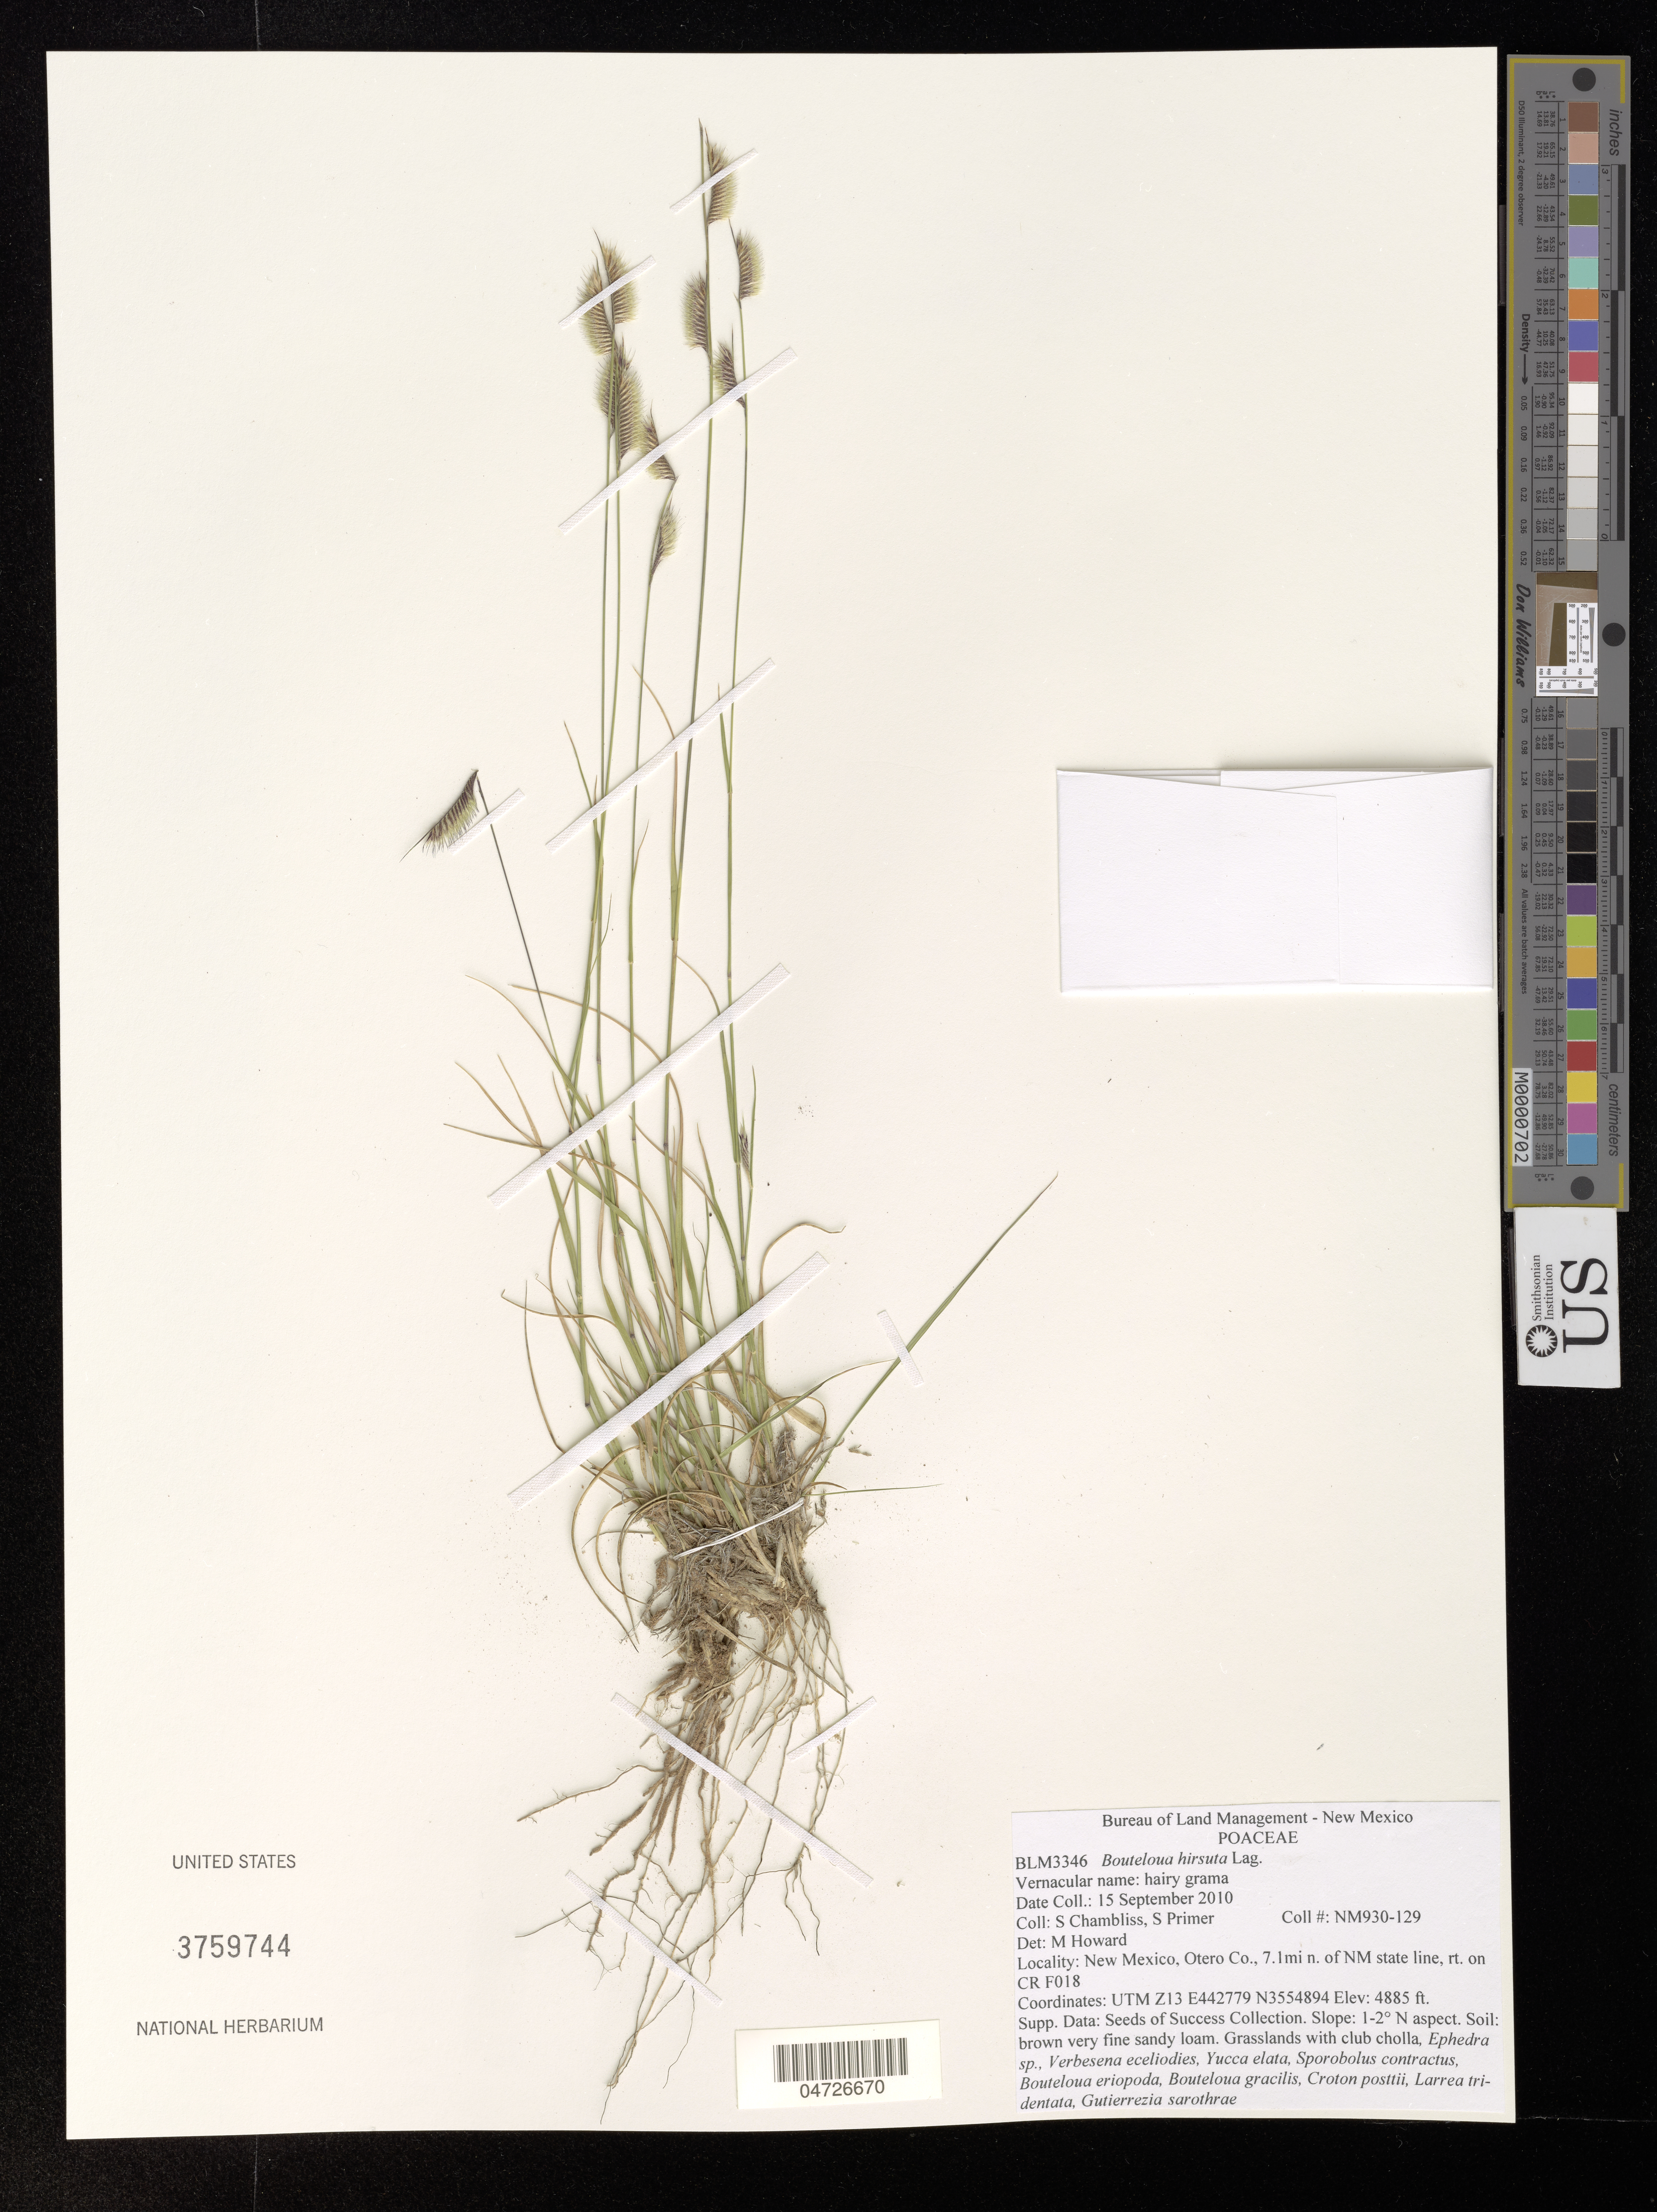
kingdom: Plantae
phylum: Tracheophyta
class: Liliopsida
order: Poales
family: Poaceae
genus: Bouteloua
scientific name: Bouteloua hirsuta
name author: Lag.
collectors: S. Chambliss & S. Primer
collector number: NM930-129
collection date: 2010-09-15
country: United States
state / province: New Mexico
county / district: Otero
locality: Otero Co., 7.1mi n. of NM state line, rt. on CR F018.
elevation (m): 1489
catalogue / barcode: US 3759744